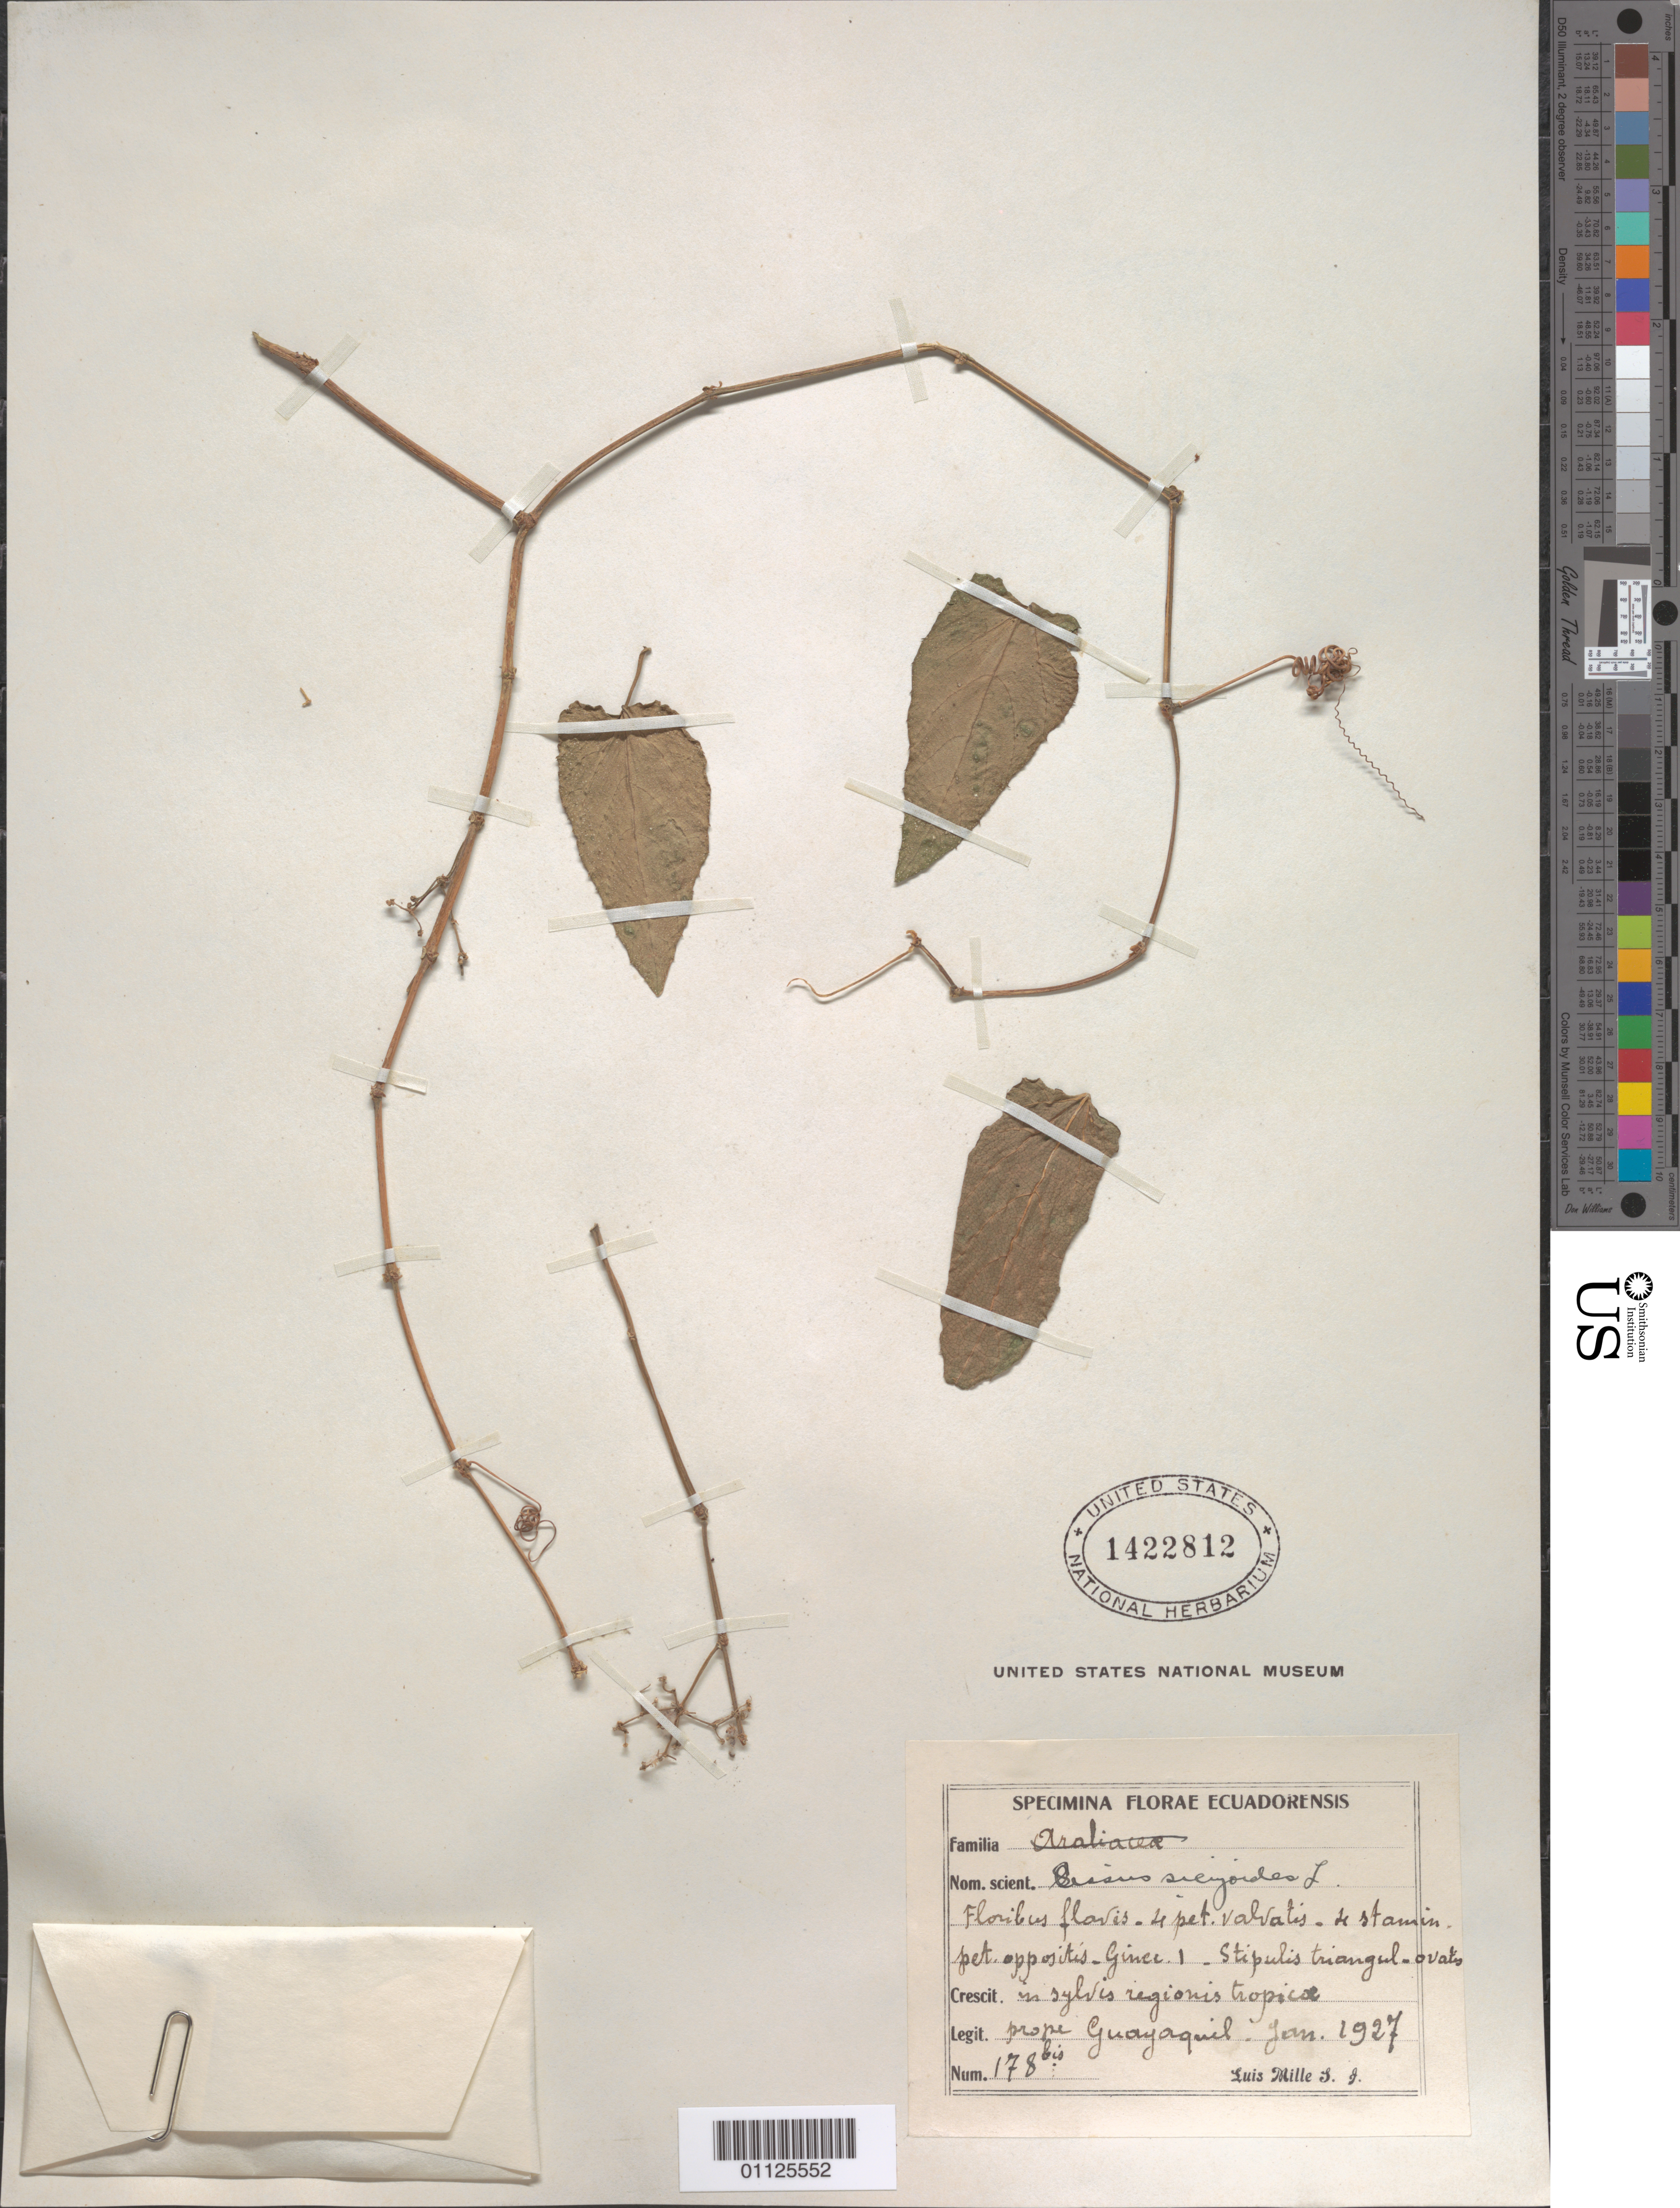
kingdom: Plantae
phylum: Tracheophyta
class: Magnoliopsida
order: Vitales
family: Vitaceae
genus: Cissus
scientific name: Cissus verticillata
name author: (L.) Nicolson & C.E. Jarvis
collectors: S. J. A. Mille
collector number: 178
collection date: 1927-01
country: Ecuador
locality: Prop. Guayaquil.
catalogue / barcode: US 1422812